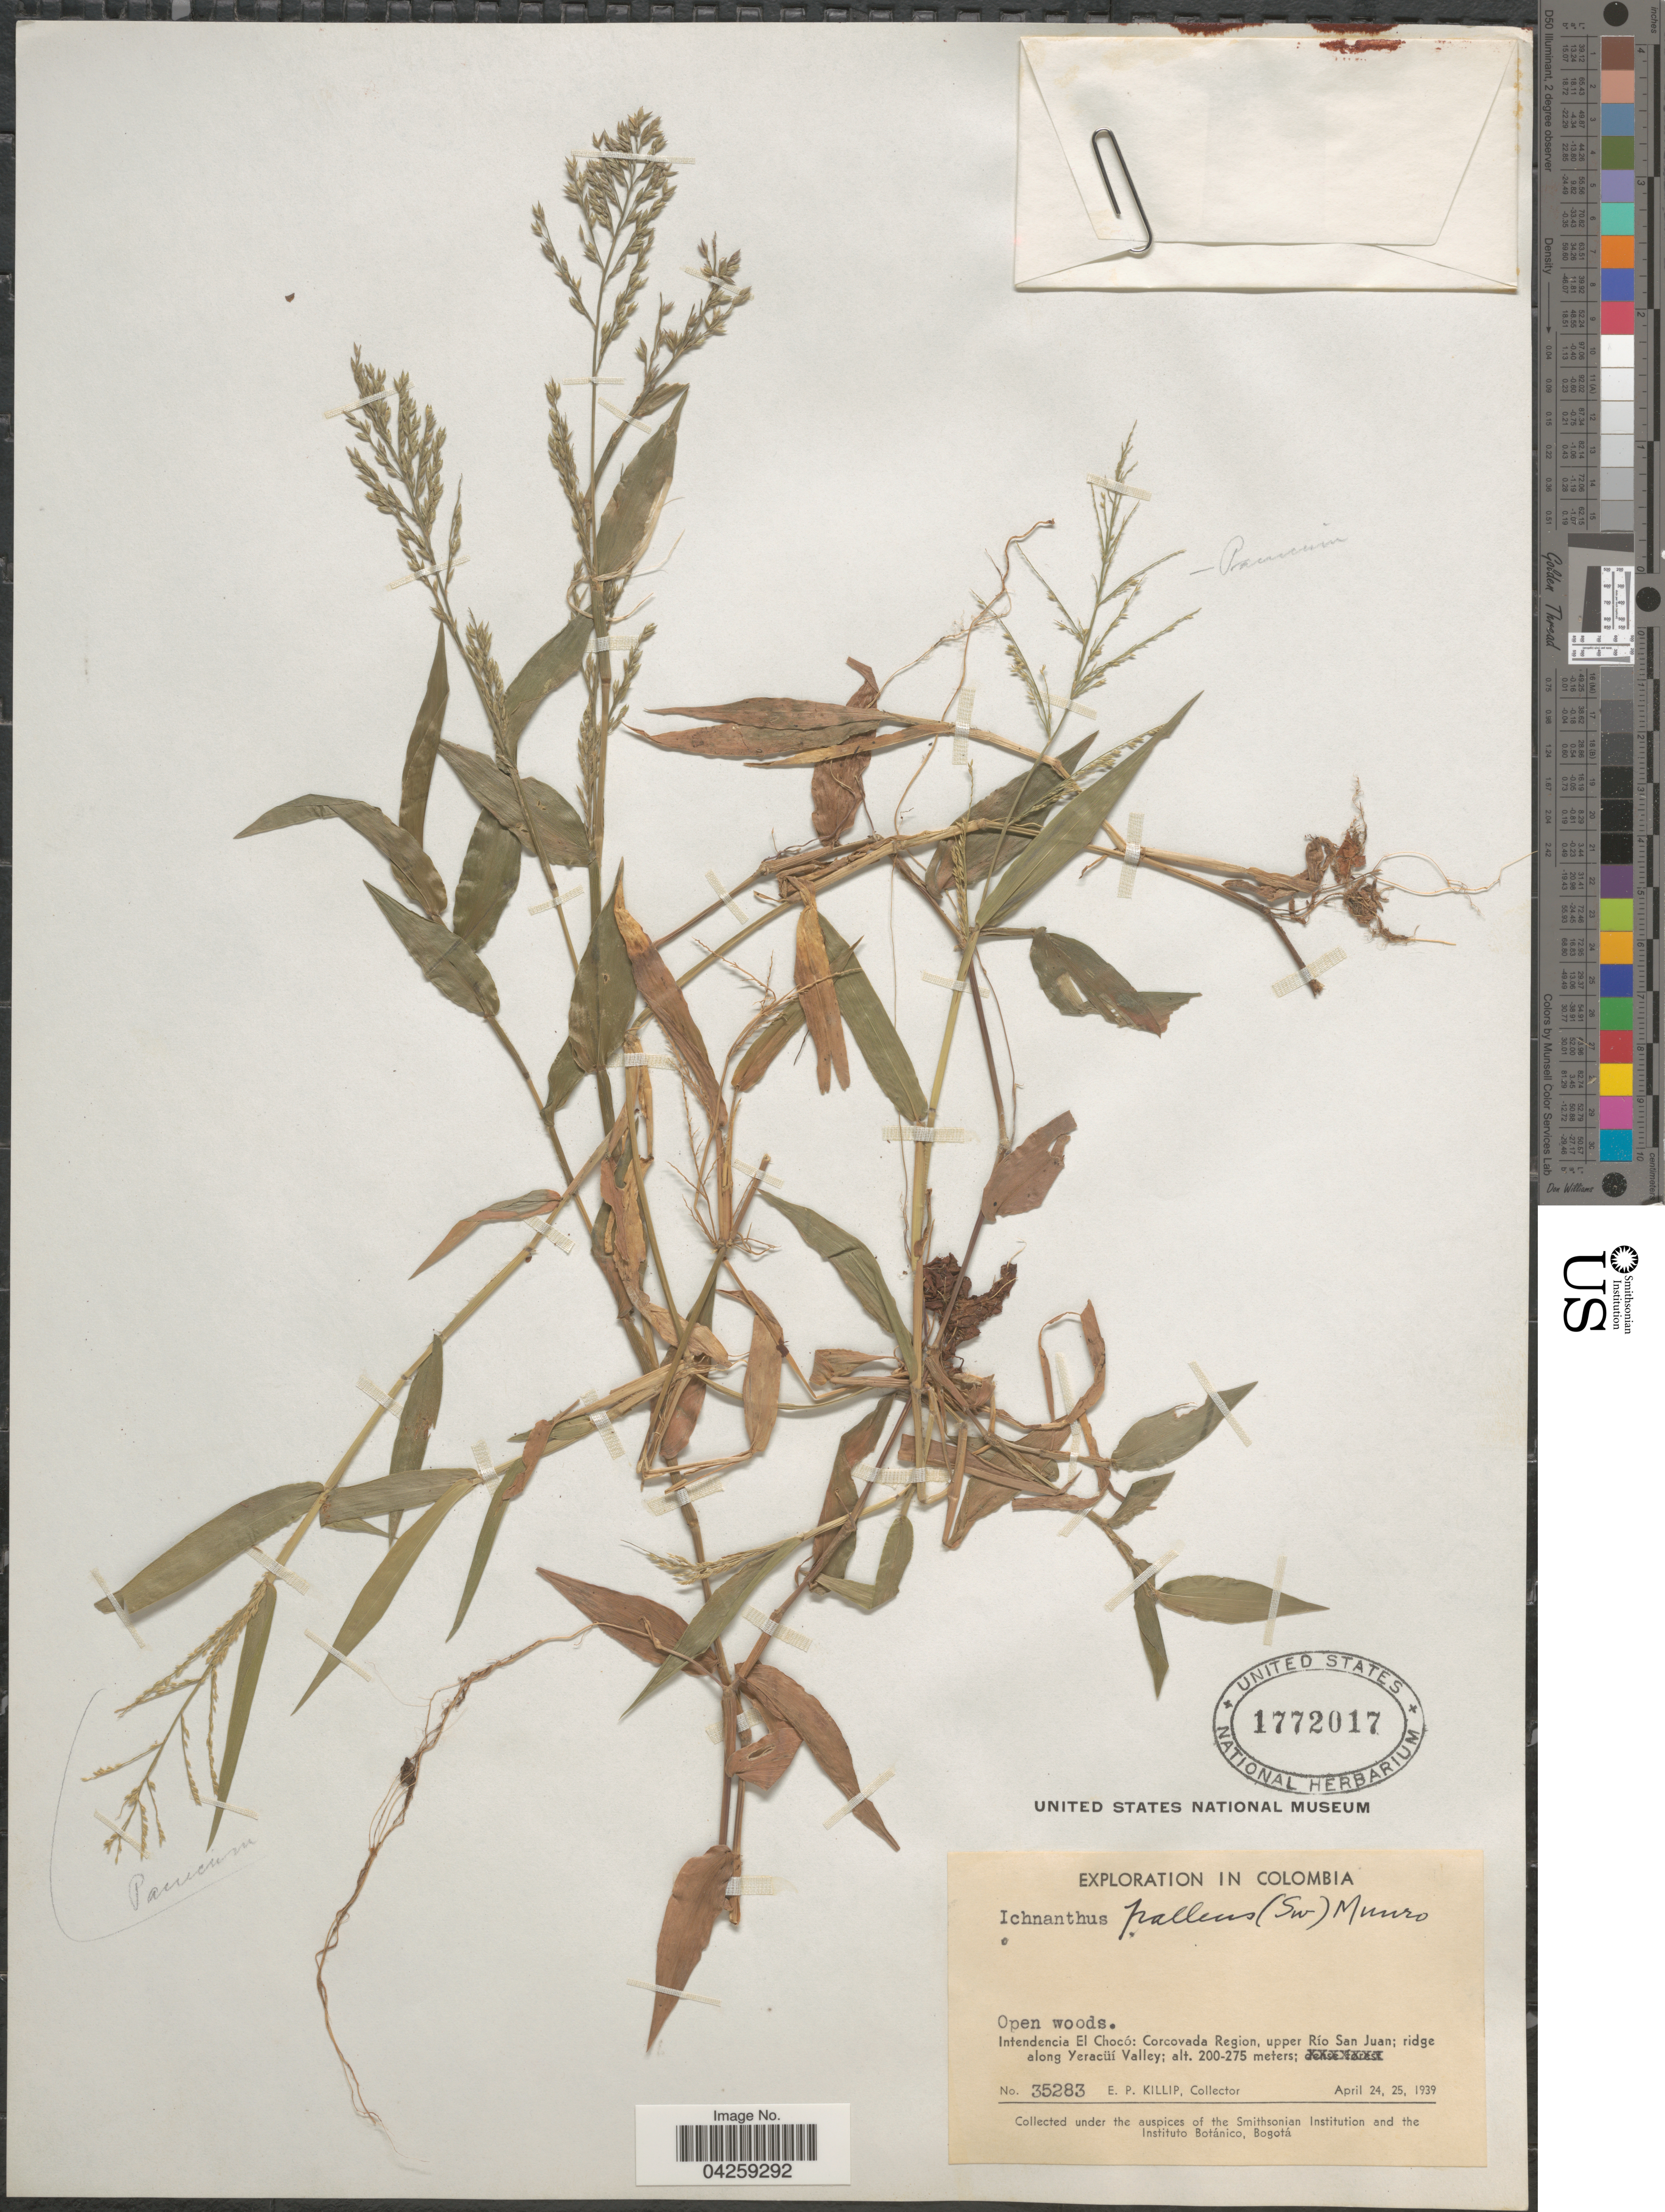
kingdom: Plantae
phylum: Tracheophyta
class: Liliopsida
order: Poales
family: Poaceae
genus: Ichnanthus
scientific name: Ichnanthus pallens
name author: (Sw.) Munro ex Benth.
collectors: E. P. Killip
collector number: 35283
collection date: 1939-04-24/1939-04-25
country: Colombia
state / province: Chocó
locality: Exploration in Colombia. Open woods. Intendencia El Chocó: Corcovada Region, upper Río San Juan; ridge along Yeracüí Valley.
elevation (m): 200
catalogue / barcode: US 1772017